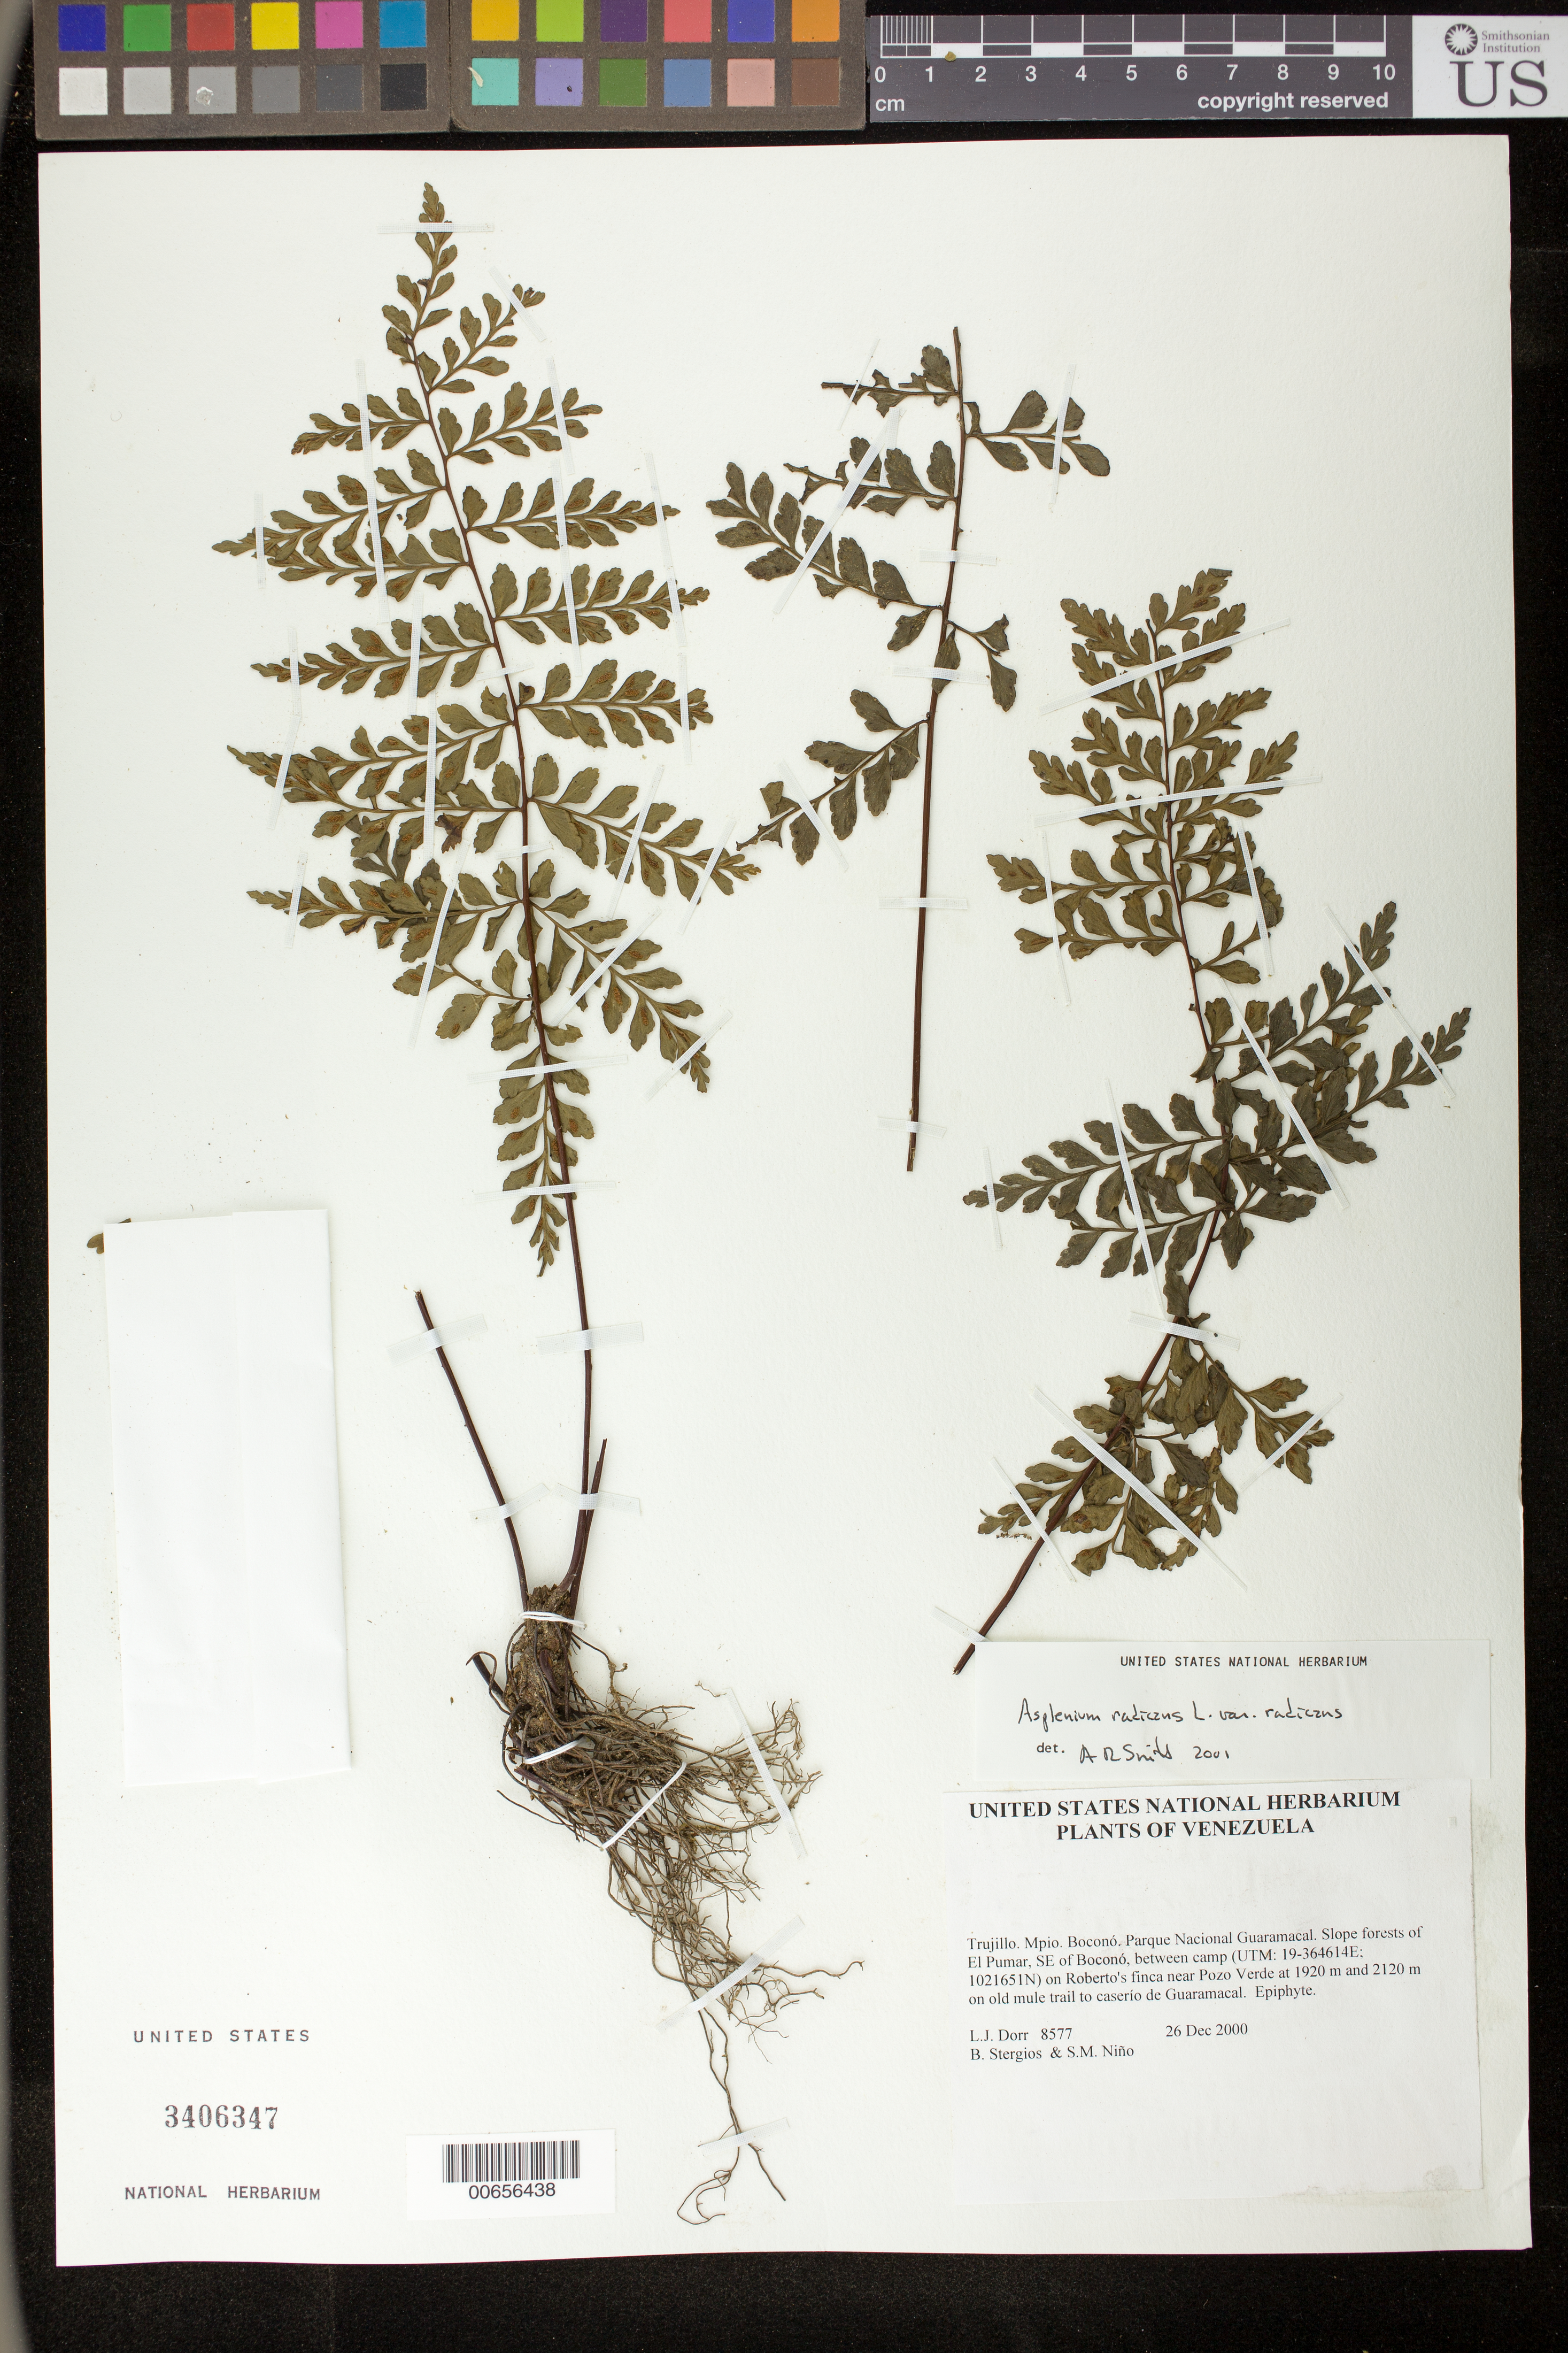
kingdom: Plantae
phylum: Tracheophyta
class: Polypodiopsida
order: Polypodiales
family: Aspleniaceae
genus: Asplenium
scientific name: Asplenium radicans var. radicans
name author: L.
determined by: Smith, Alan R., (UC)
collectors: L. J. Dorr, B. G. Stergios & S. M. Niño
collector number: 8577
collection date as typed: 26 Dec 2000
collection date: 2000-12-26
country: Venezuela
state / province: Trujillo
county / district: Boconó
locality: Parque Nacional Guaramacal. El Pumar, SE of Boconó, between camp on Roberto's finca near Pozo Verde at 1920 m and 2120 m on old mule trail to caserío de Guaramacal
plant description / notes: PORT, UC, US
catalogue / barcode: US 3406347